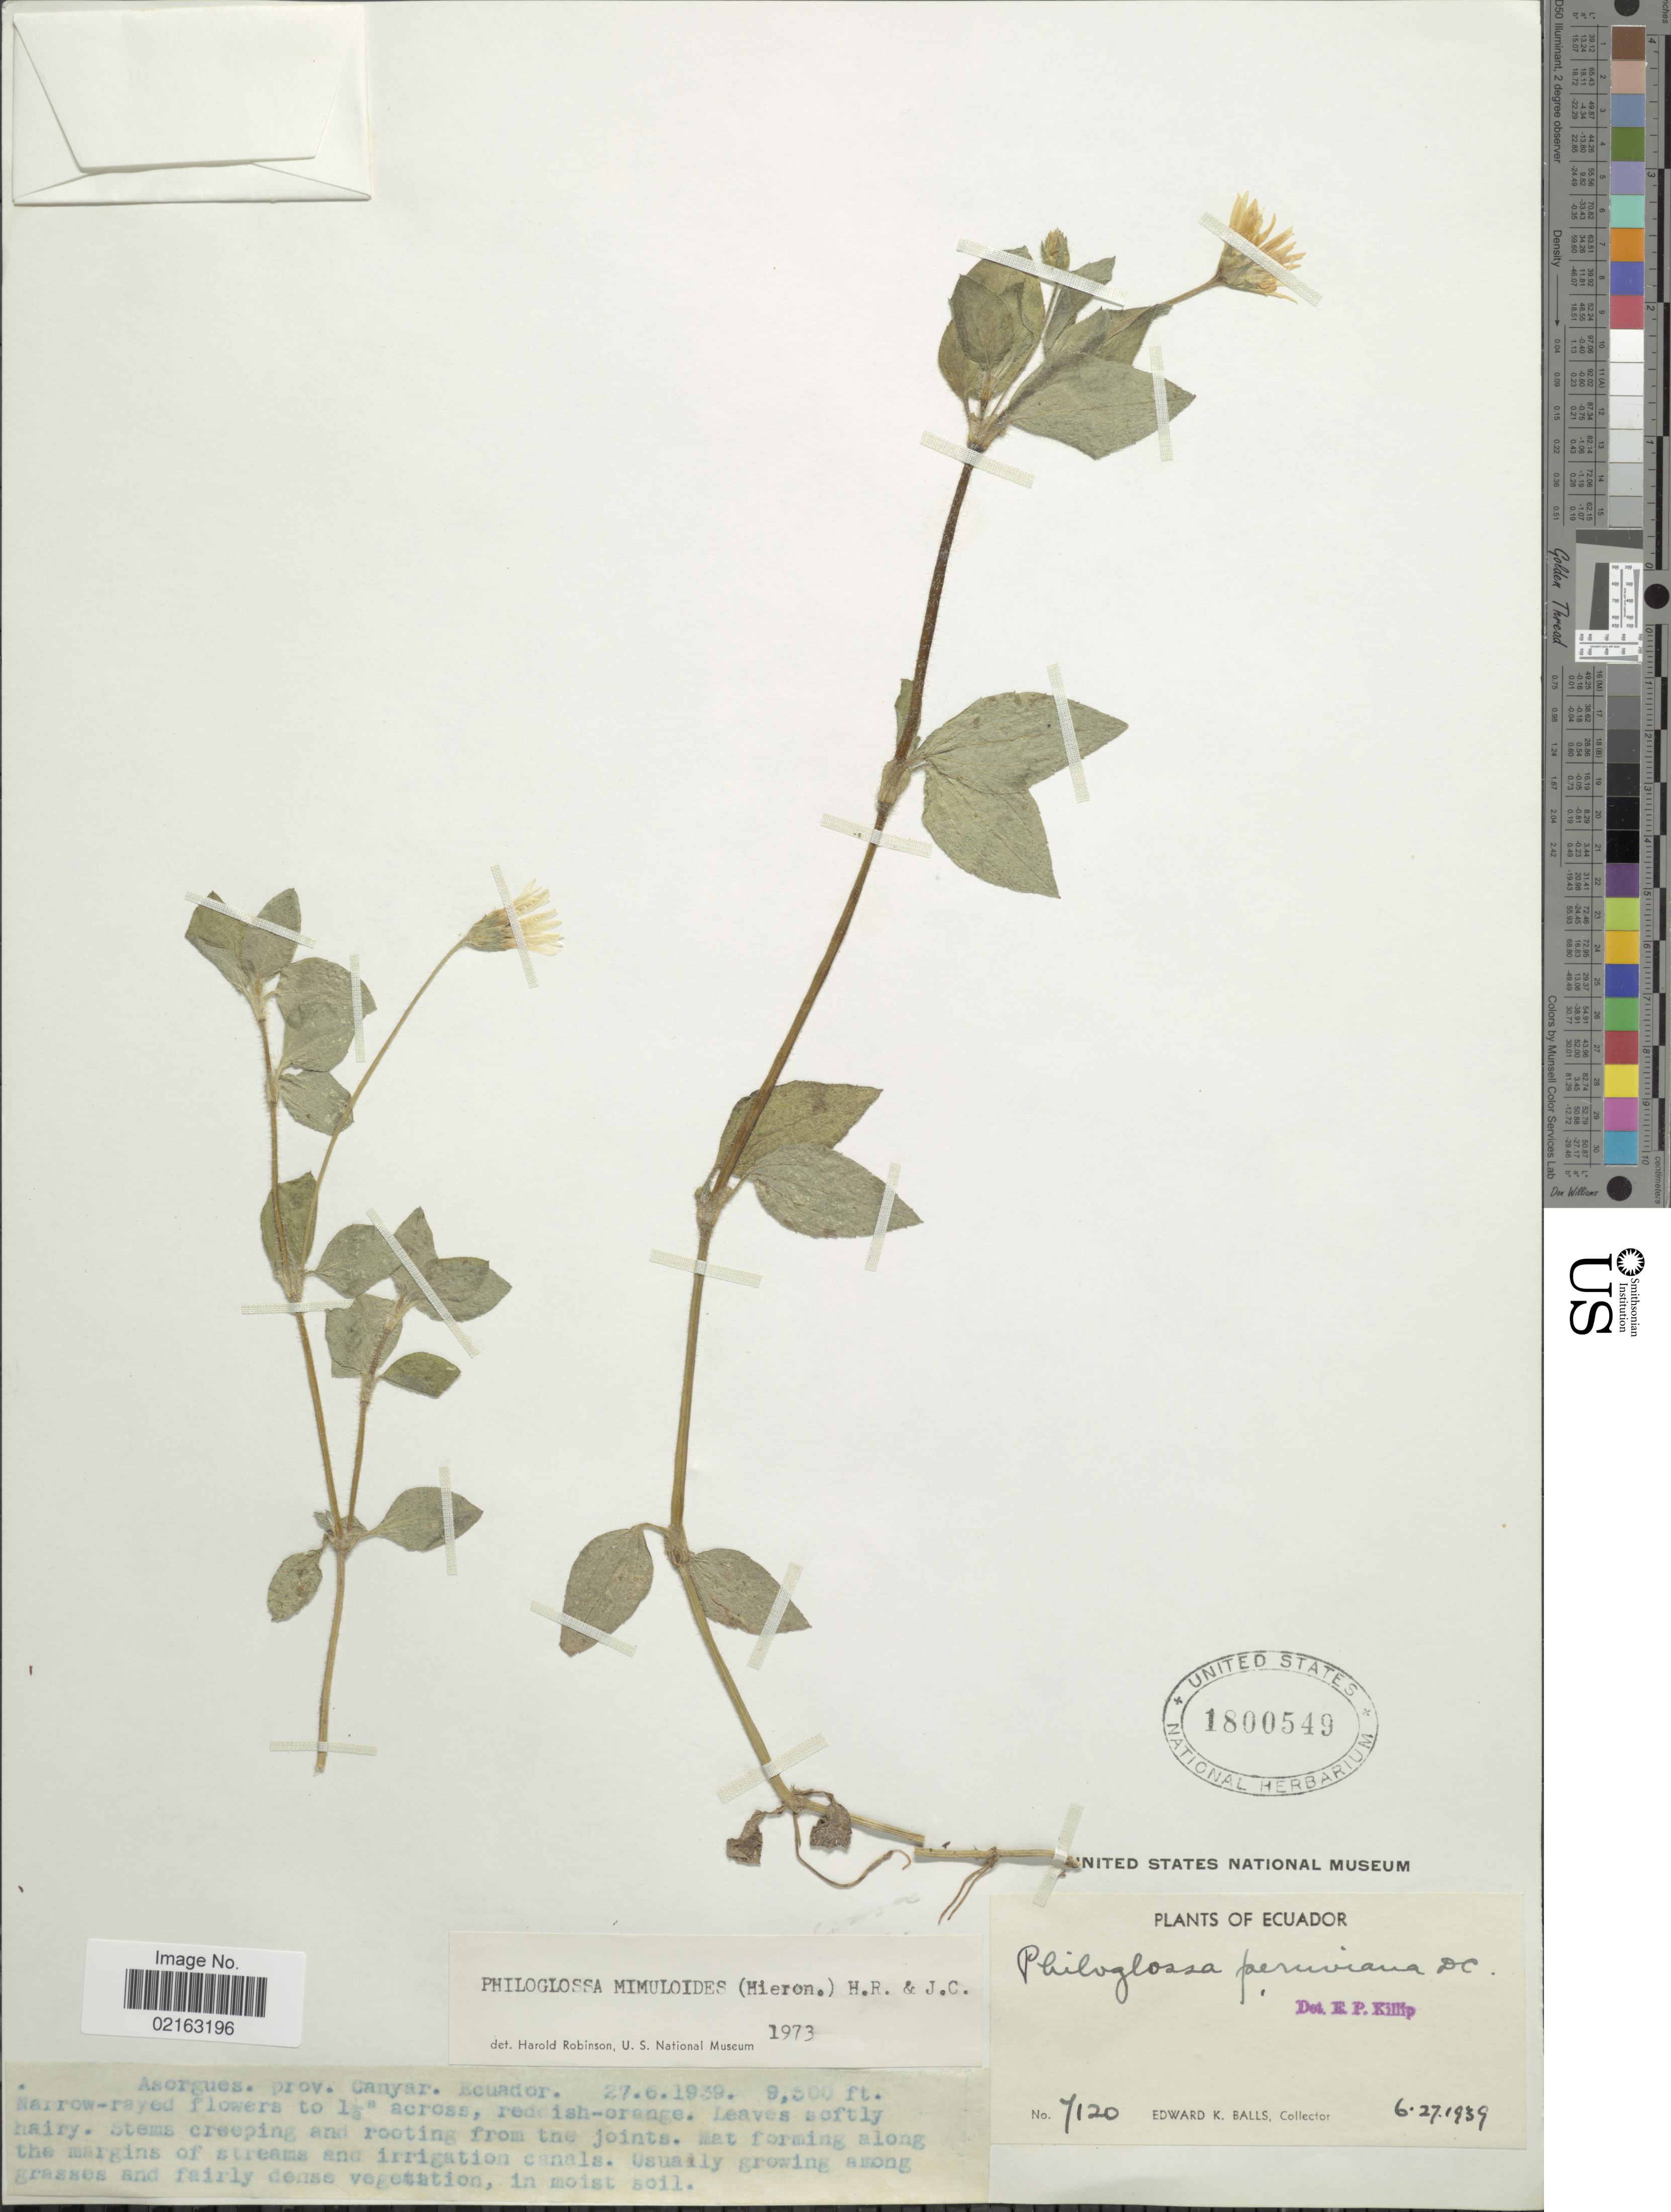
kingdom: Plantae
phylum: Tracheophyta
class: Magnoliopsida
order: Asterales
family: Asteraceae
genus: Philoglossa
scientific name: Philoglossa mimuloides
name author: (Hieron.) H. Rob. & Brettell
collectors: E. K. Balls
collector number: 7120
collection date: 1939-06-27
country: Ecuador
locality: Asorgues, prov. Canyar, Ecuador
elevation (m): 2896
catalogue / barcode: US 1800549